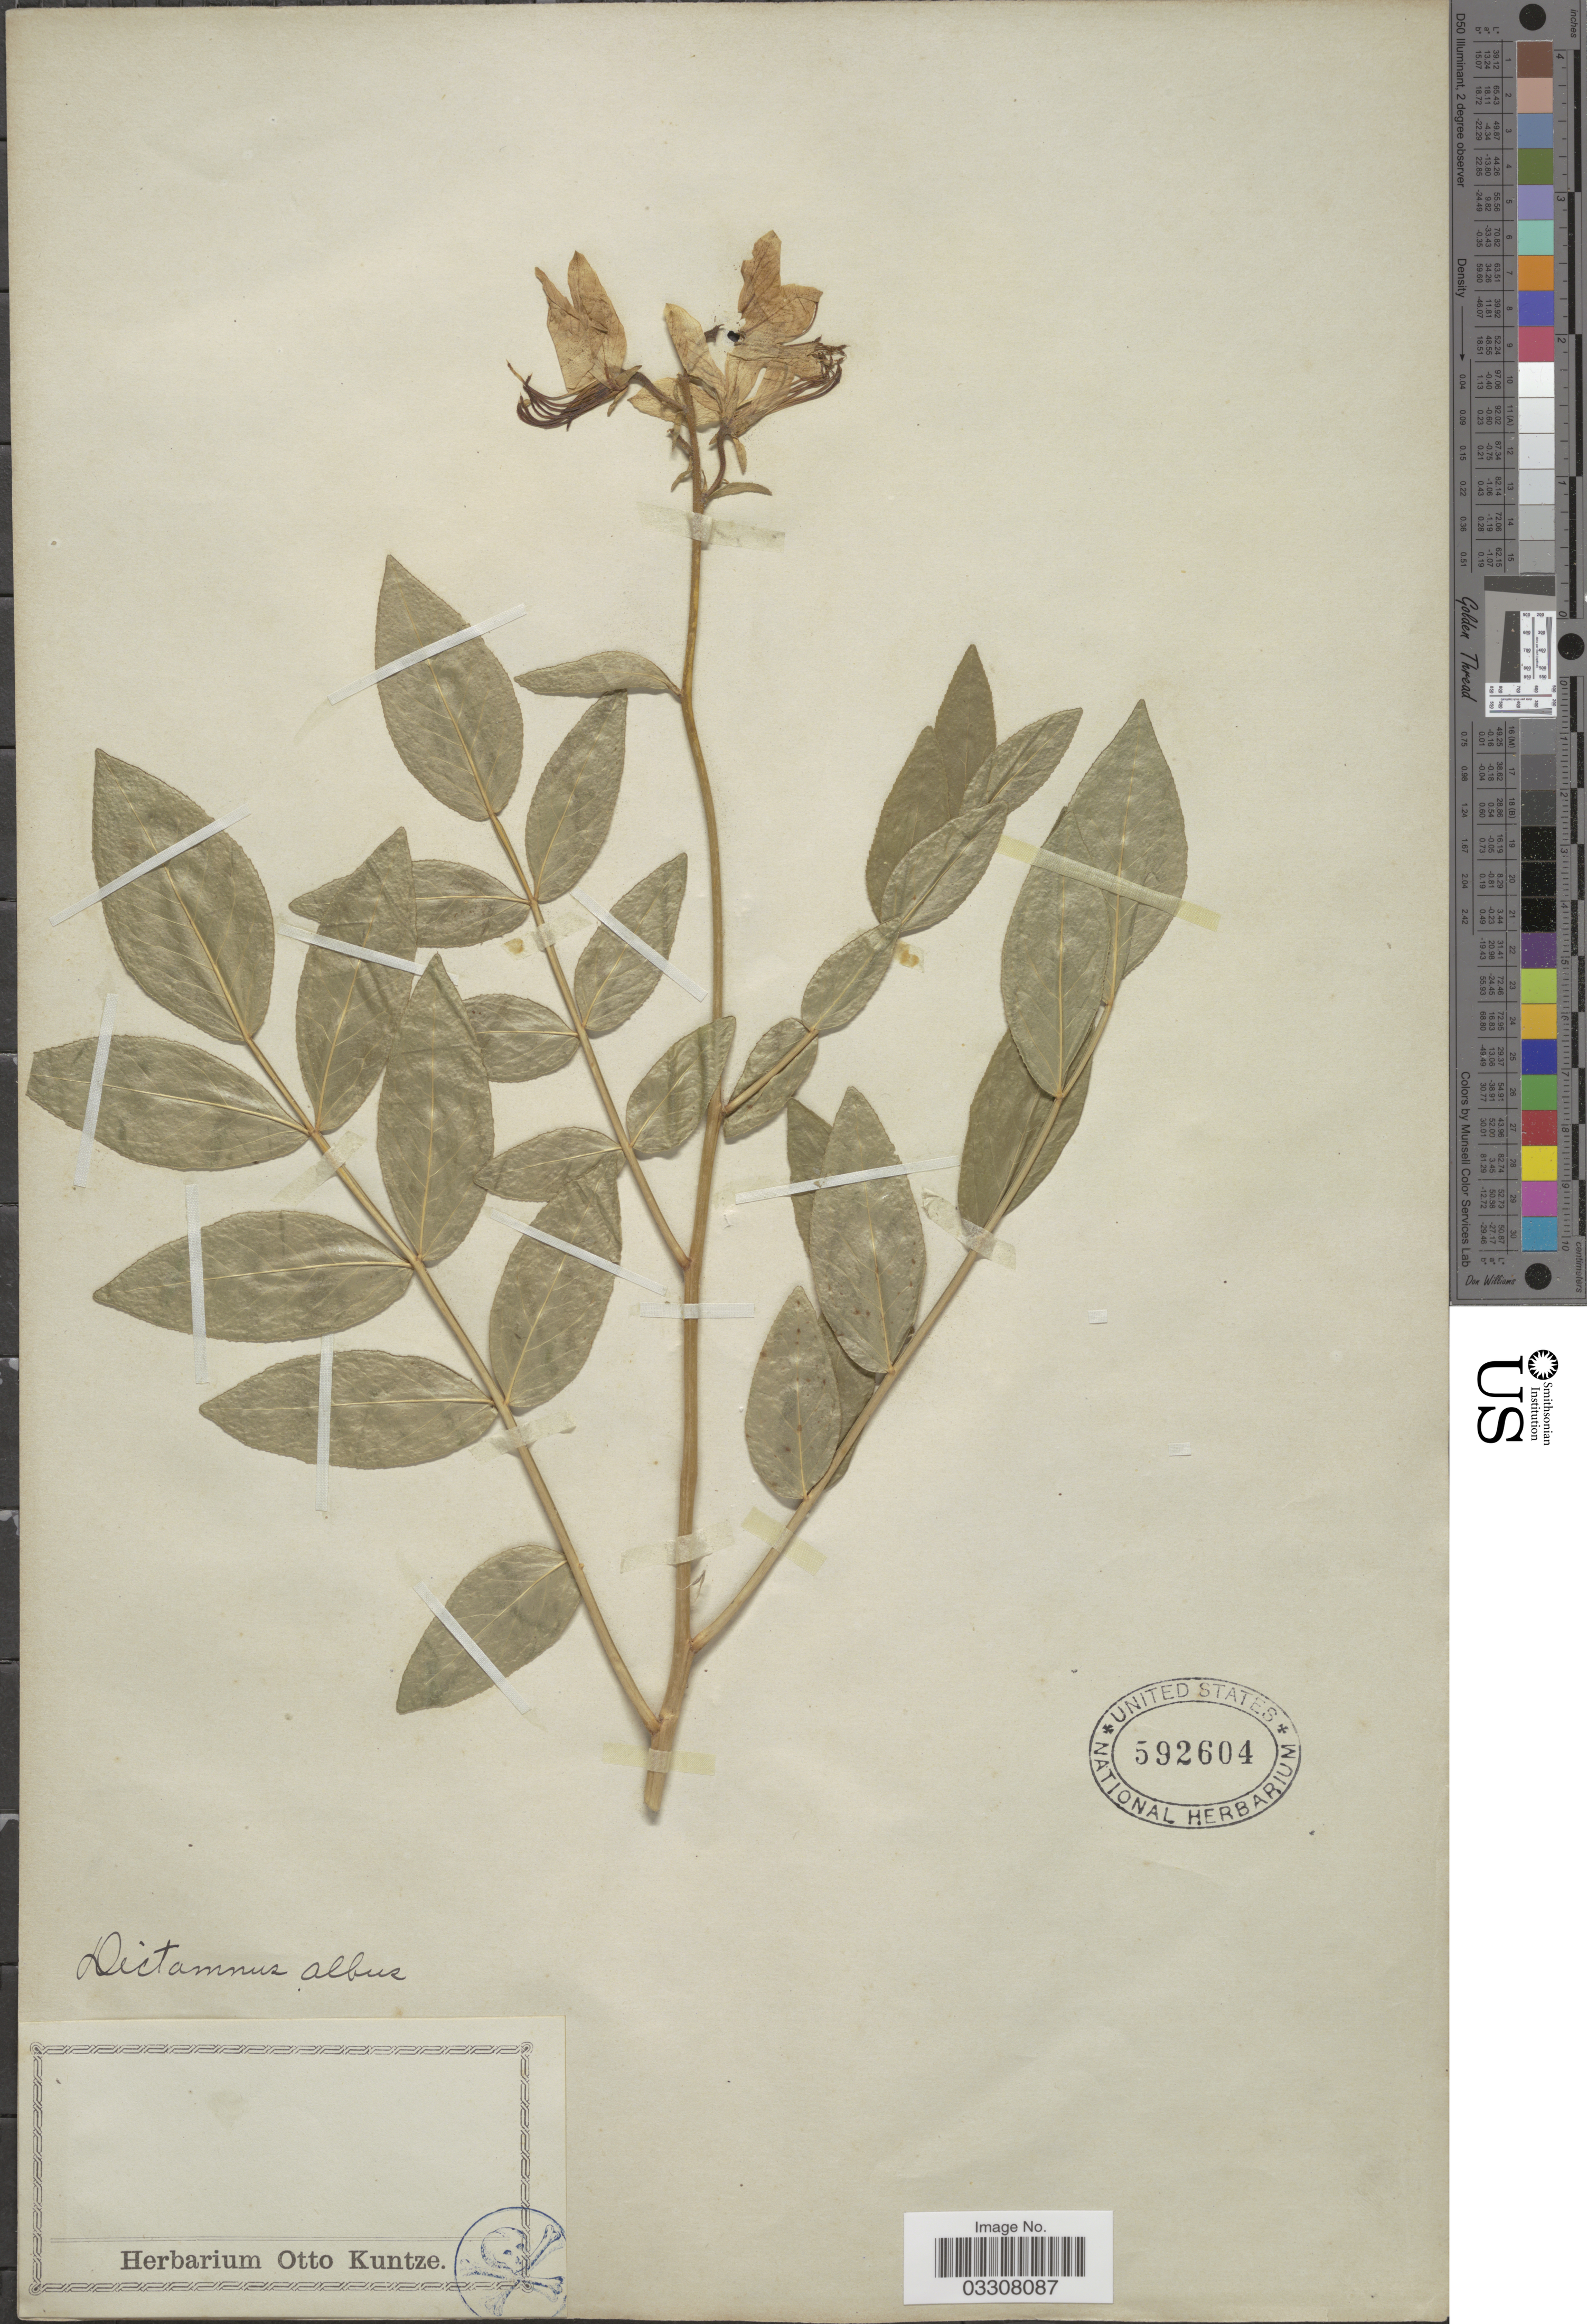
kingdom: Plantae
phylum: Tracheophyta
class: Magnoliopsida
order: Sapindales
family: Rutaceae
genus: Dictamnus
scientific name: Dictamnus albus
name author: L.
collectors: ex herb. Otto Kuntze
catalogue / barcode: US 592604